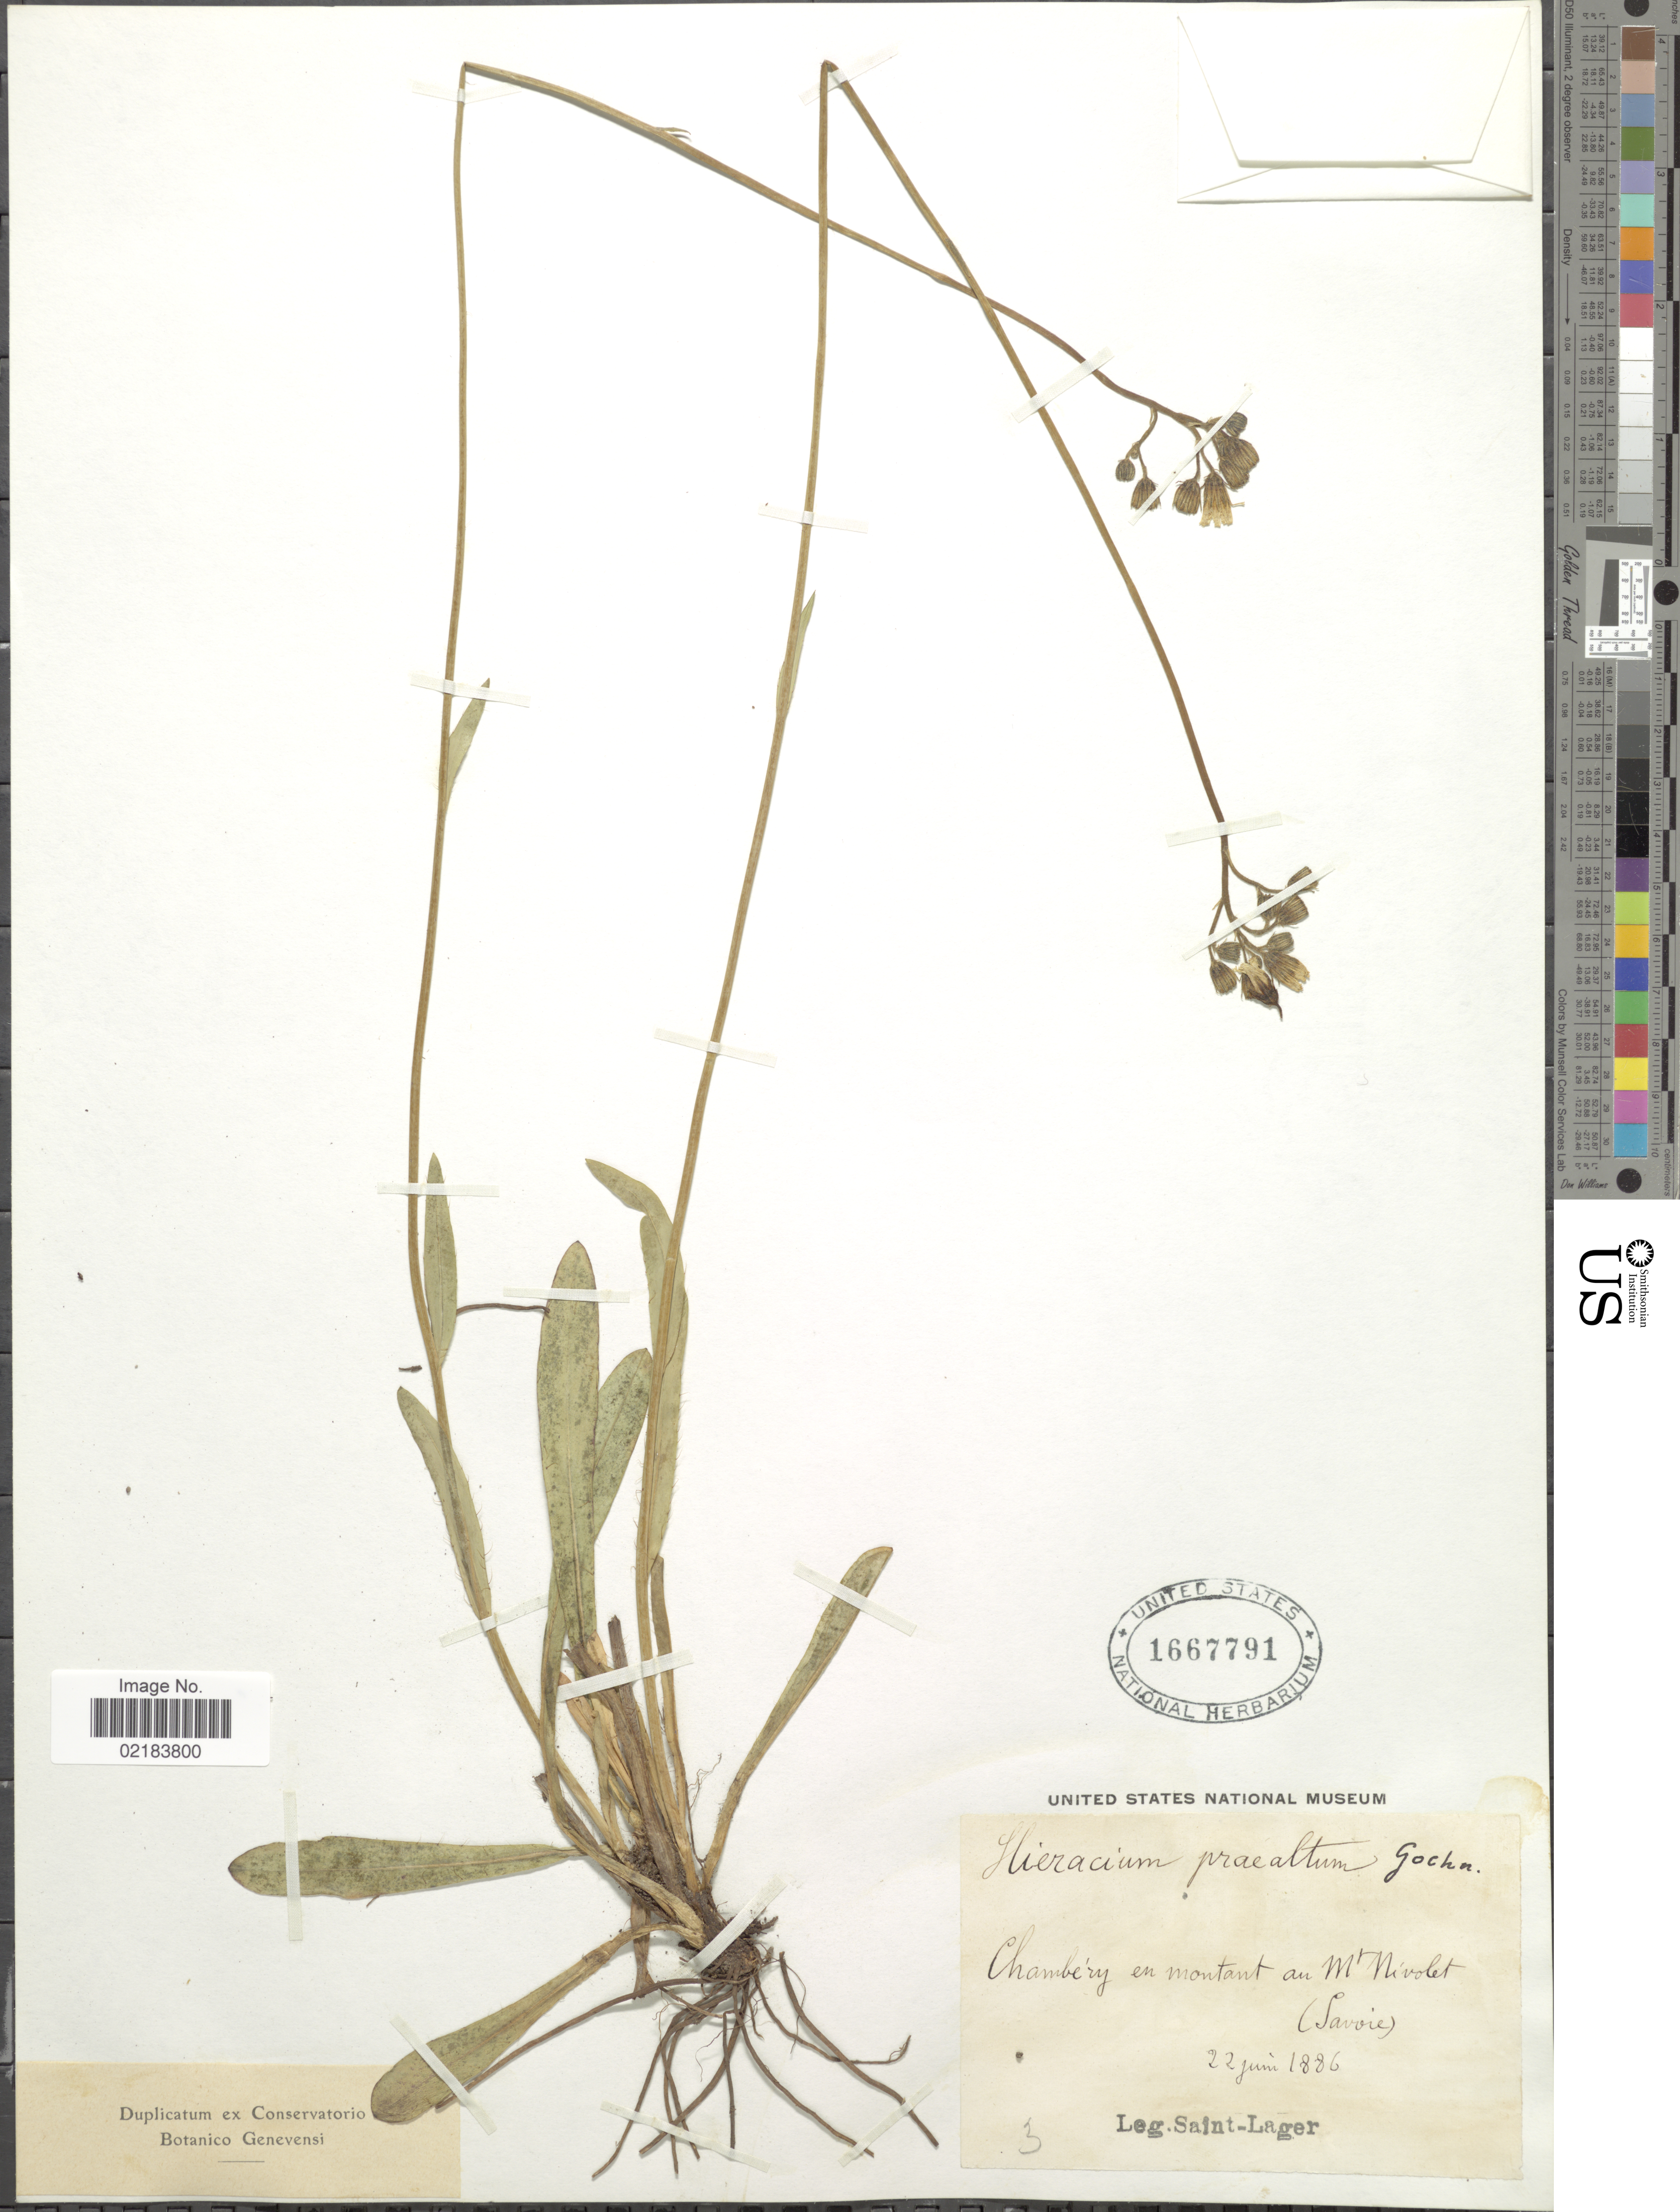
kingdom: Plantae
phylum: Tracheophyta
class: Magnoliopsida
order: Asterales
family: Asteraceae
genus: Pilosella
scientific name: Pilosella piloselloides subsp. praealta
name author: (Gochnat) S. Bräut. & Greuter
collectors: Saint-Lager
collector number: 3 ?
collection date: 1886-06-22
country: France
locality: Chambéry en montant an Mt Nivolet (Savoie)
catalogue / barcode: US 1667791